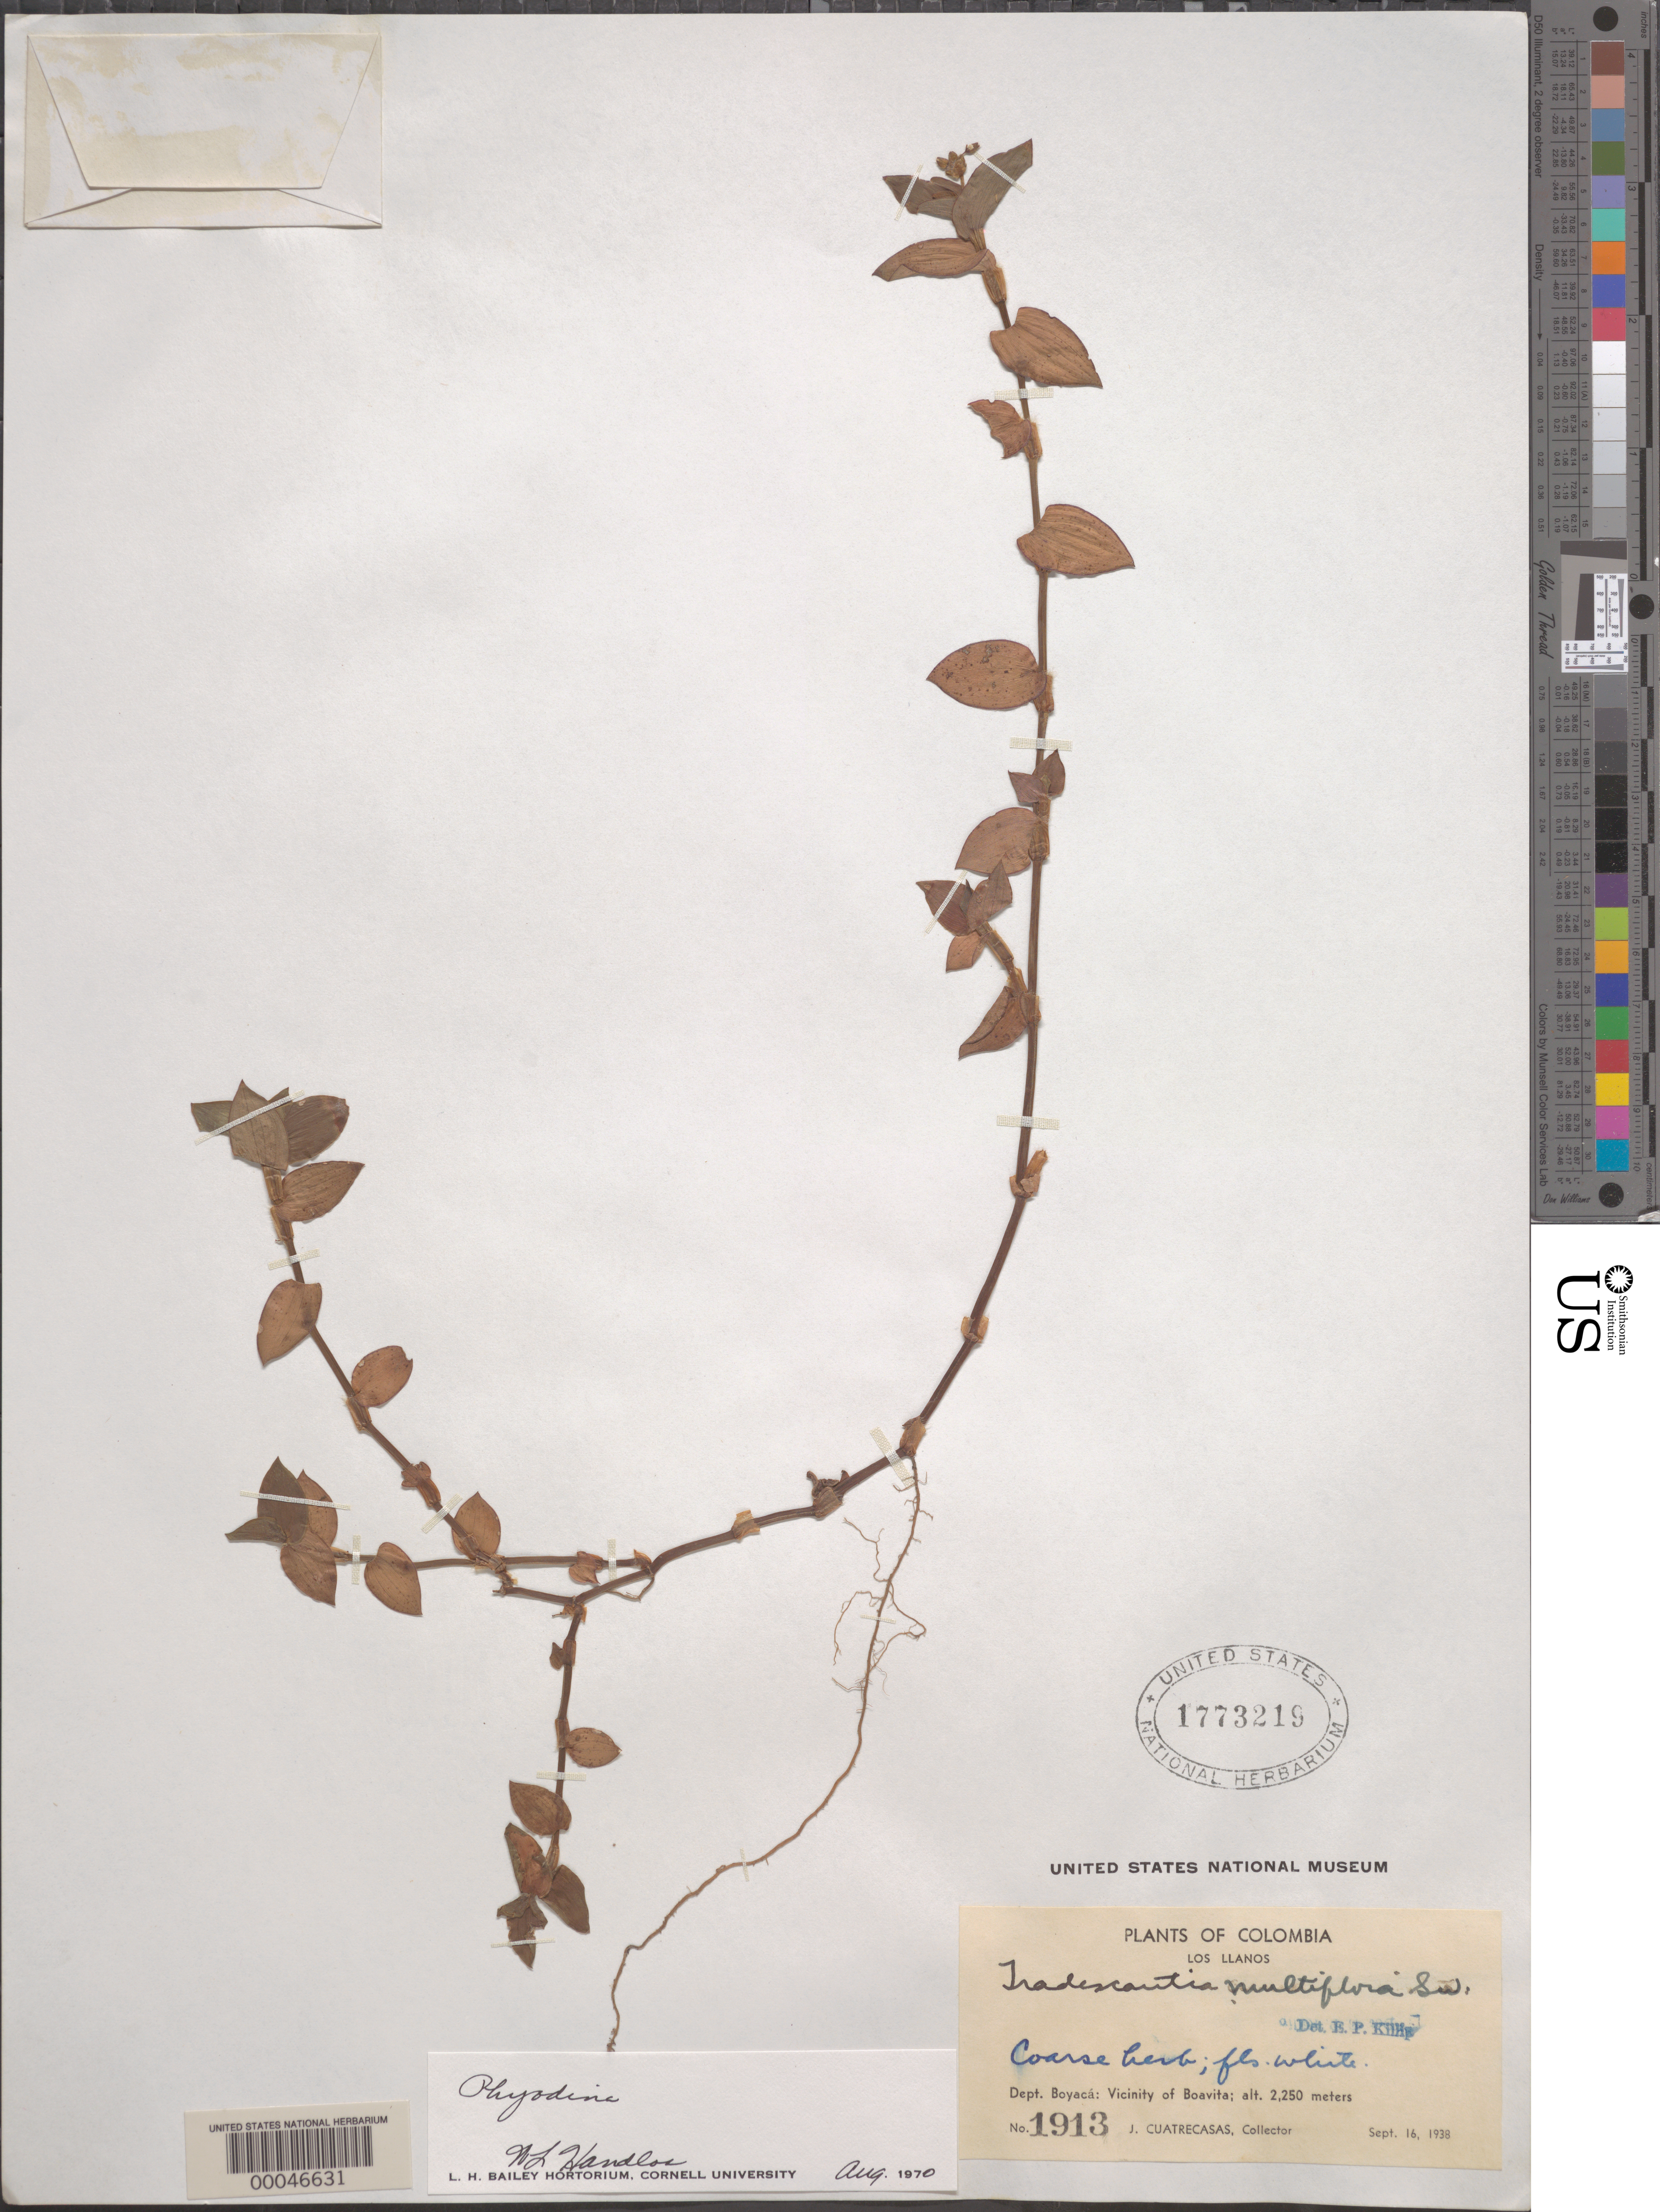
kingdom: Plantae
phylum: Tracheophyta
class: Liliopsida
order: Commelinales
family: Commelinaceae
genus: Callisia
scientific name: Callisia sp.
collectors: J. Cuatrecasas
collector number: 1913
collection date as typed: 16 Sep 1938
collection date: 1938-09-16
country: Colombia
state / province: Boyacá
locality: Boavita, los Llanos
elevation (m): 2250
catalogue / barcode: US 1773219